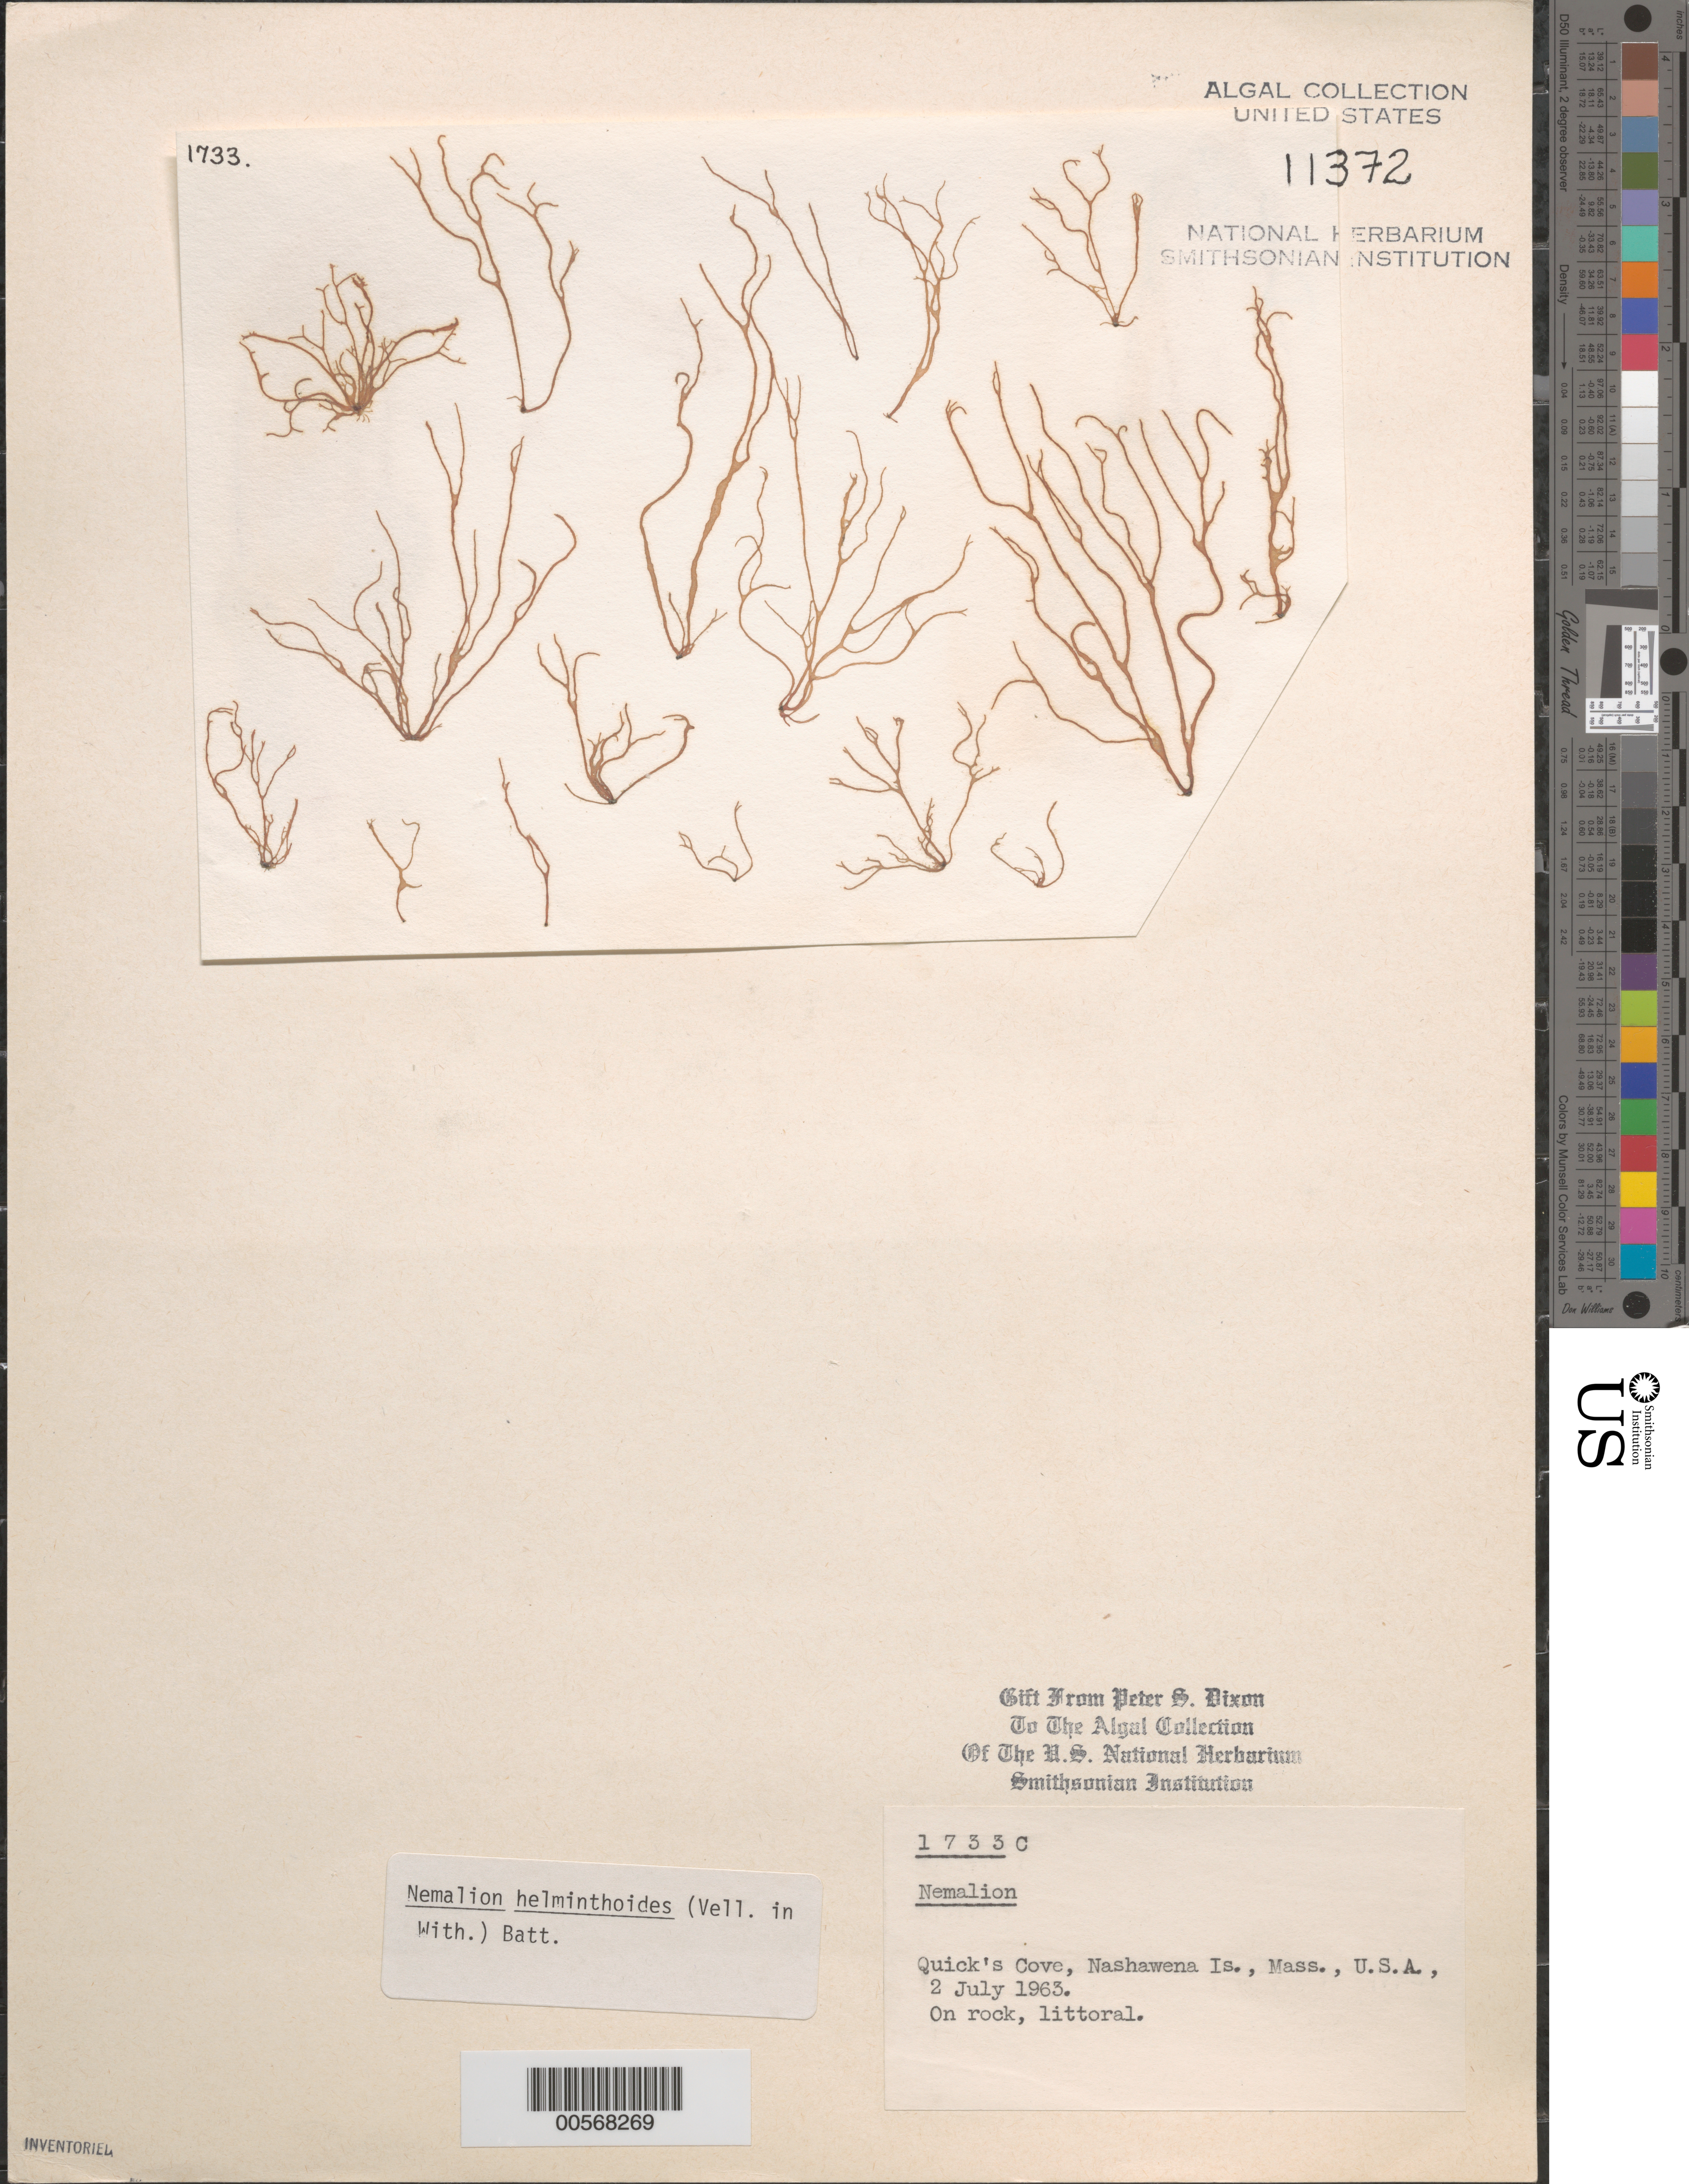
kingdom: Plantae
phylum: Rhodophyta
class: Florideophyceae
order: Nemaliales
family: Nemaliaceae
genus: Nemalion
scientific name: Nemalion multifidum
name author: (Lyngb.) Chauvin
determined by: Algae name updating Project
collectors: P. S. Dixon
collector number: PSD 1733c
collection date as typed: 02 Jul 1963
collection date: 1963-07-02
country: United States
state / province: Massachusetts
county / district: Dukes County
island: Nashawena Island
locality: Quick's Cove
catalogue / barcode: US 11372